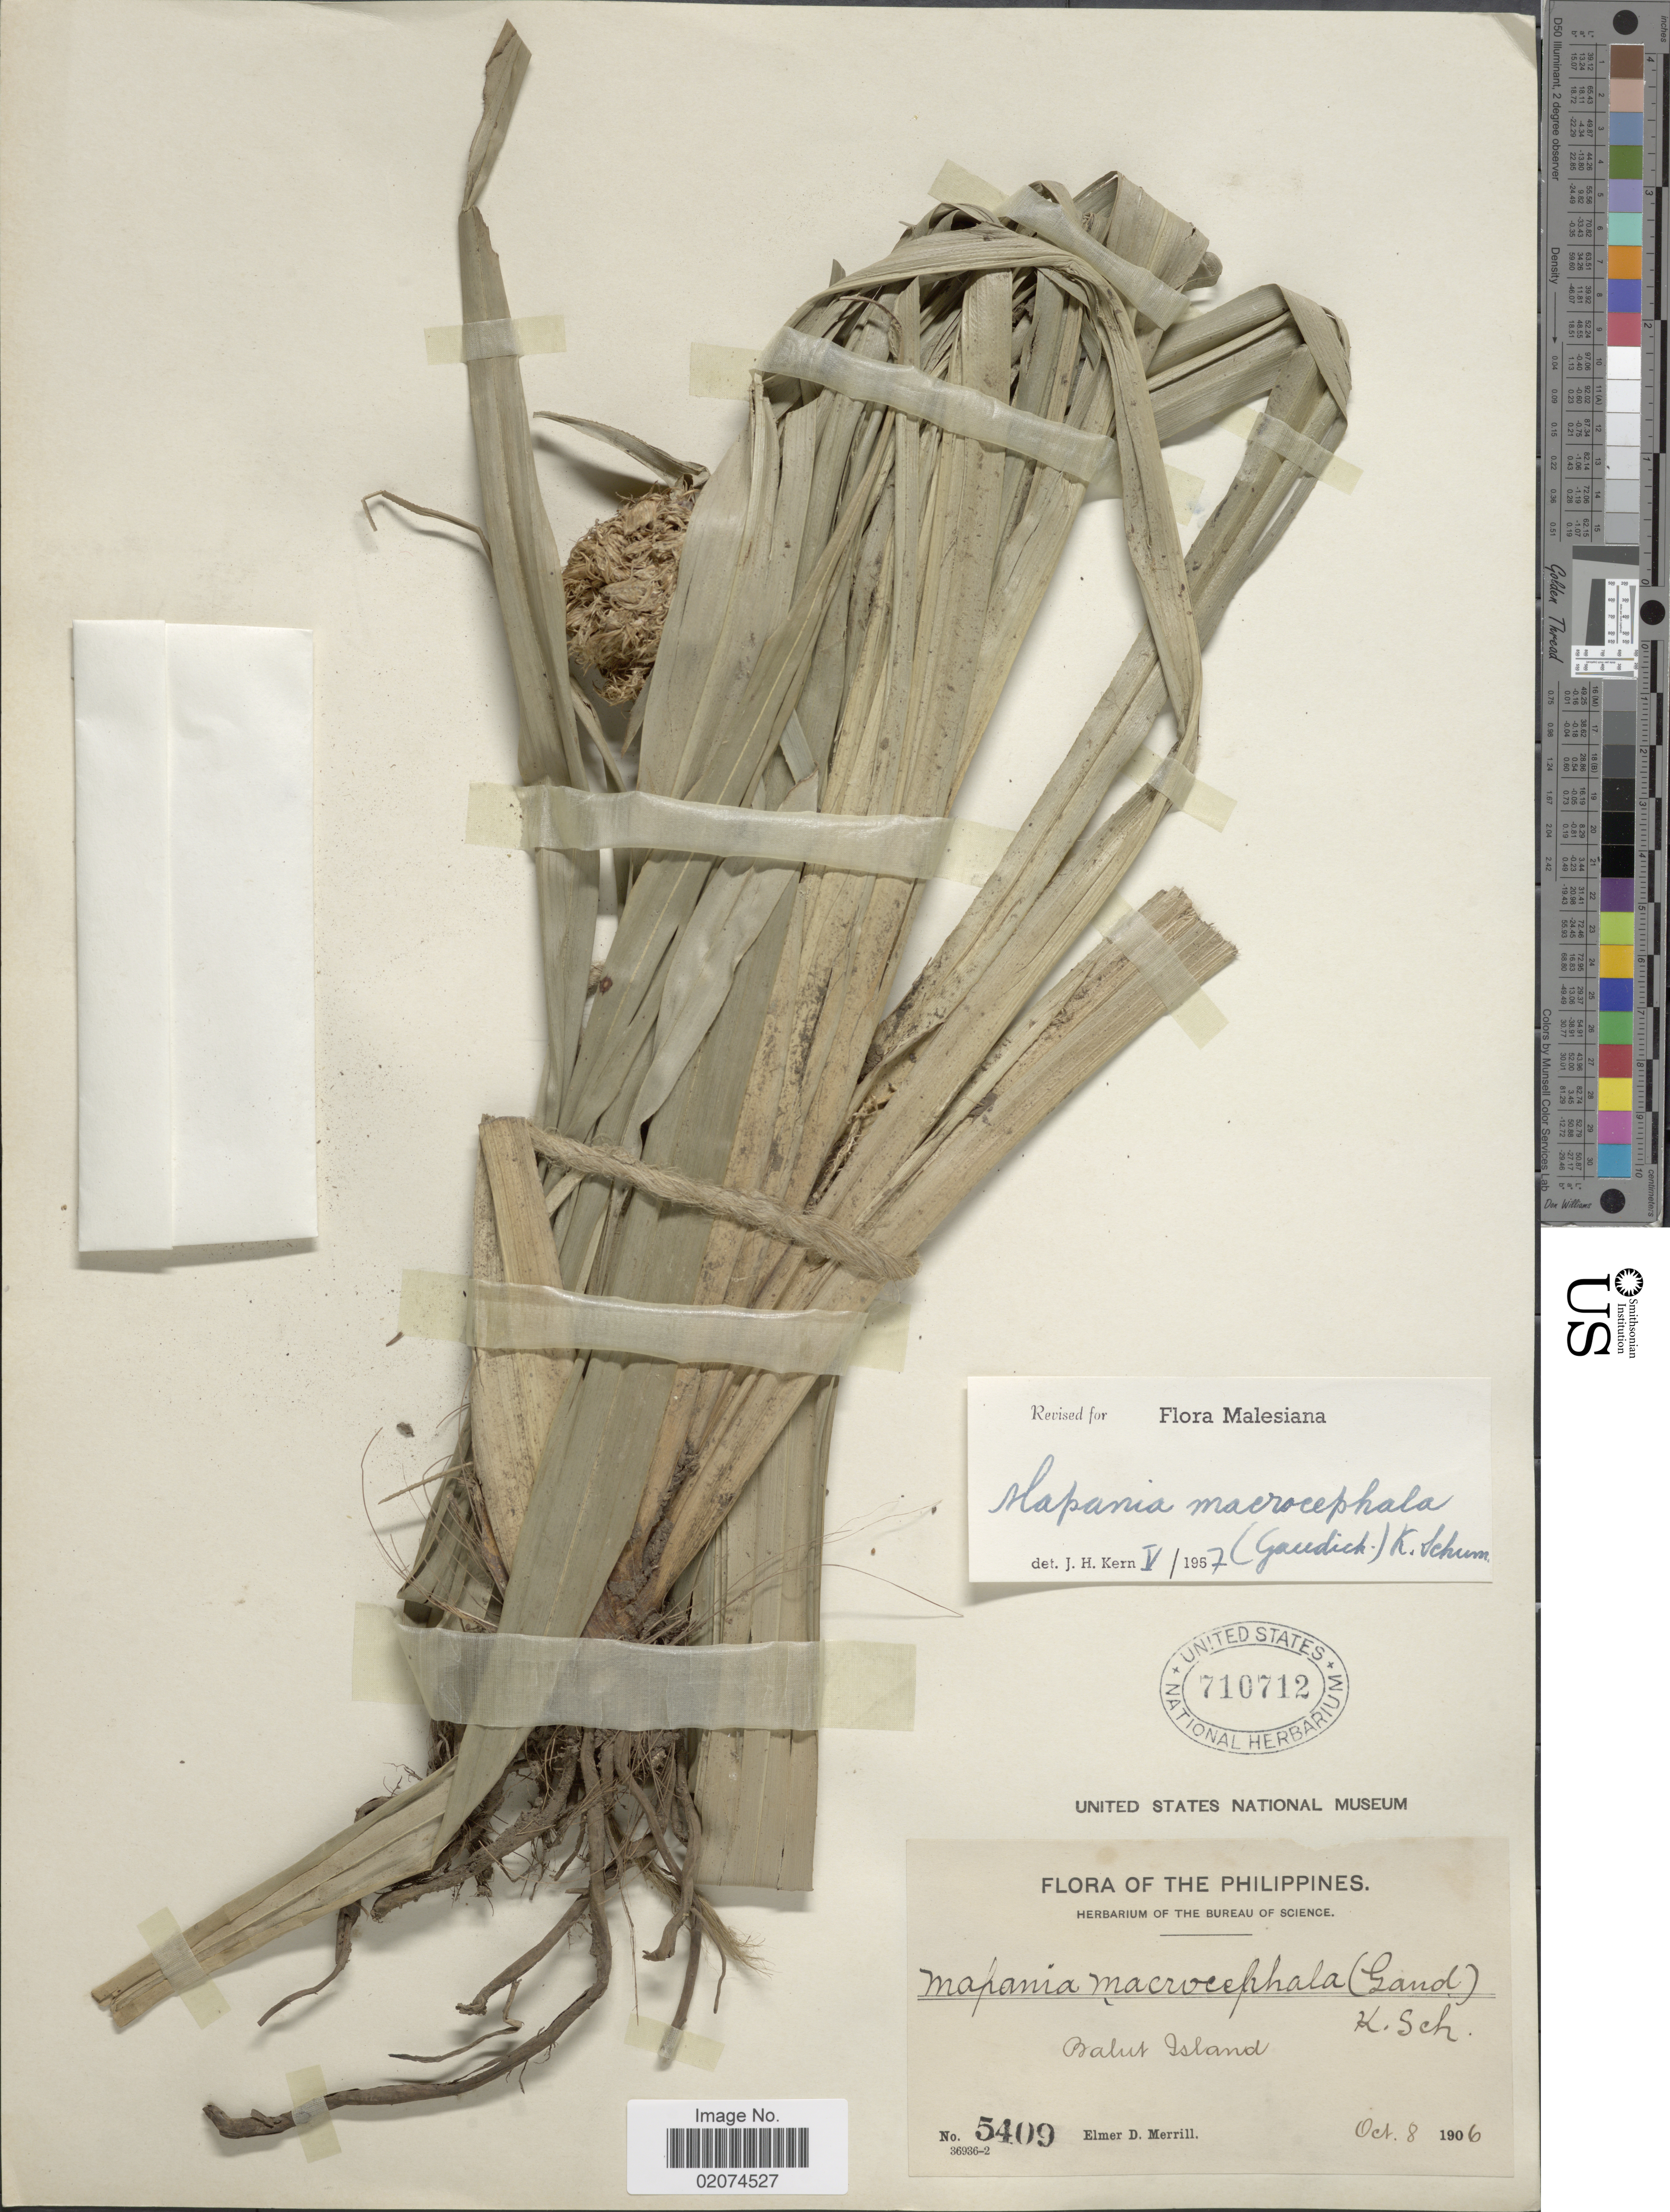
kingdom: Plantae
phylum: Tracheophyta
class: Liliopsida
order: Poales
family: Cyperaceae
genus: Mapania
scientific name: Mapania macrocephala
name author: (Gaudich.) K. Schum.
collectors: E. D. Merrill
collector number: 5409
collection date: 1906-10-08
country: Philippines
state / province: Davao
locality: Balut Island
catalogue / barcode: US 710712